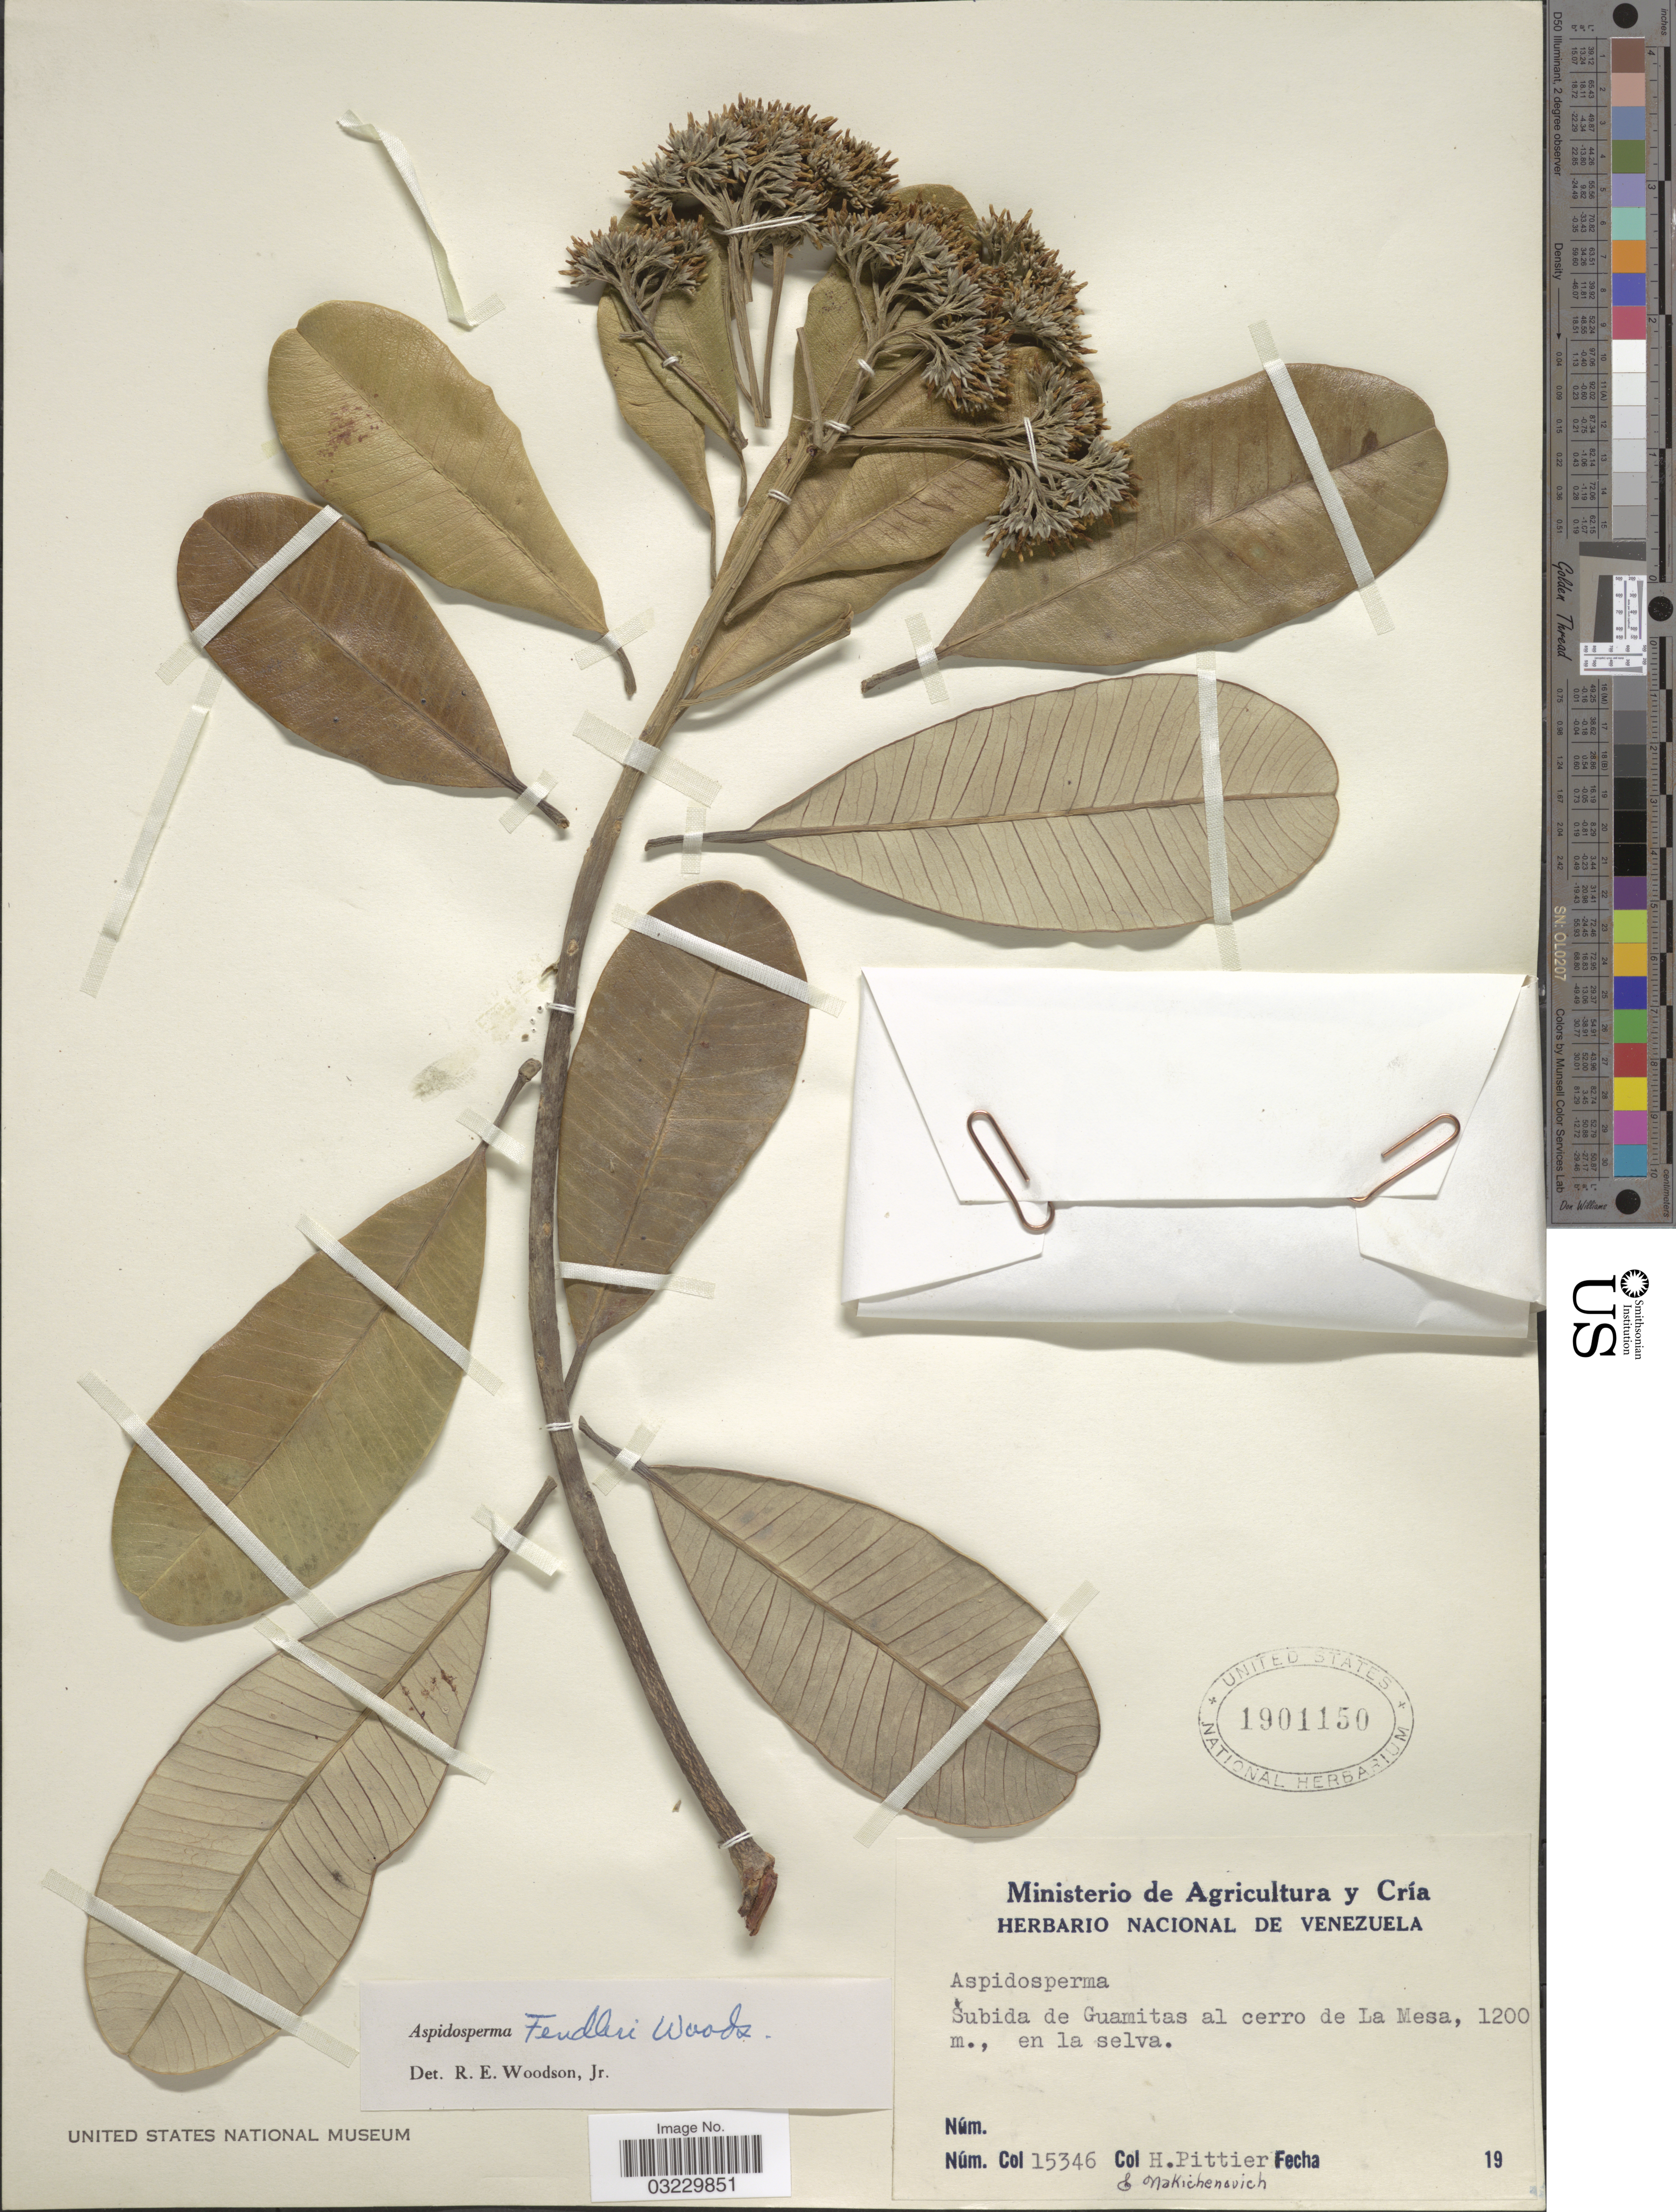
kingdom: Plantae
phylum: Tracheophyta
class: Magnoliopsida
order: Gentianales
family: Apocynaceae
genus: Aspidosperma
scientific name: Aspidosperma fendleri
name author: Woodson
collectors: H. F. Pittier & Nakichenovich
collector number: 15346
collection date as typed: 19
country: Venezuela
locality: Subida de Guamitas al cerro de La Mesa.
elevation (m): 1200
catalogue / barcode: US 1901150